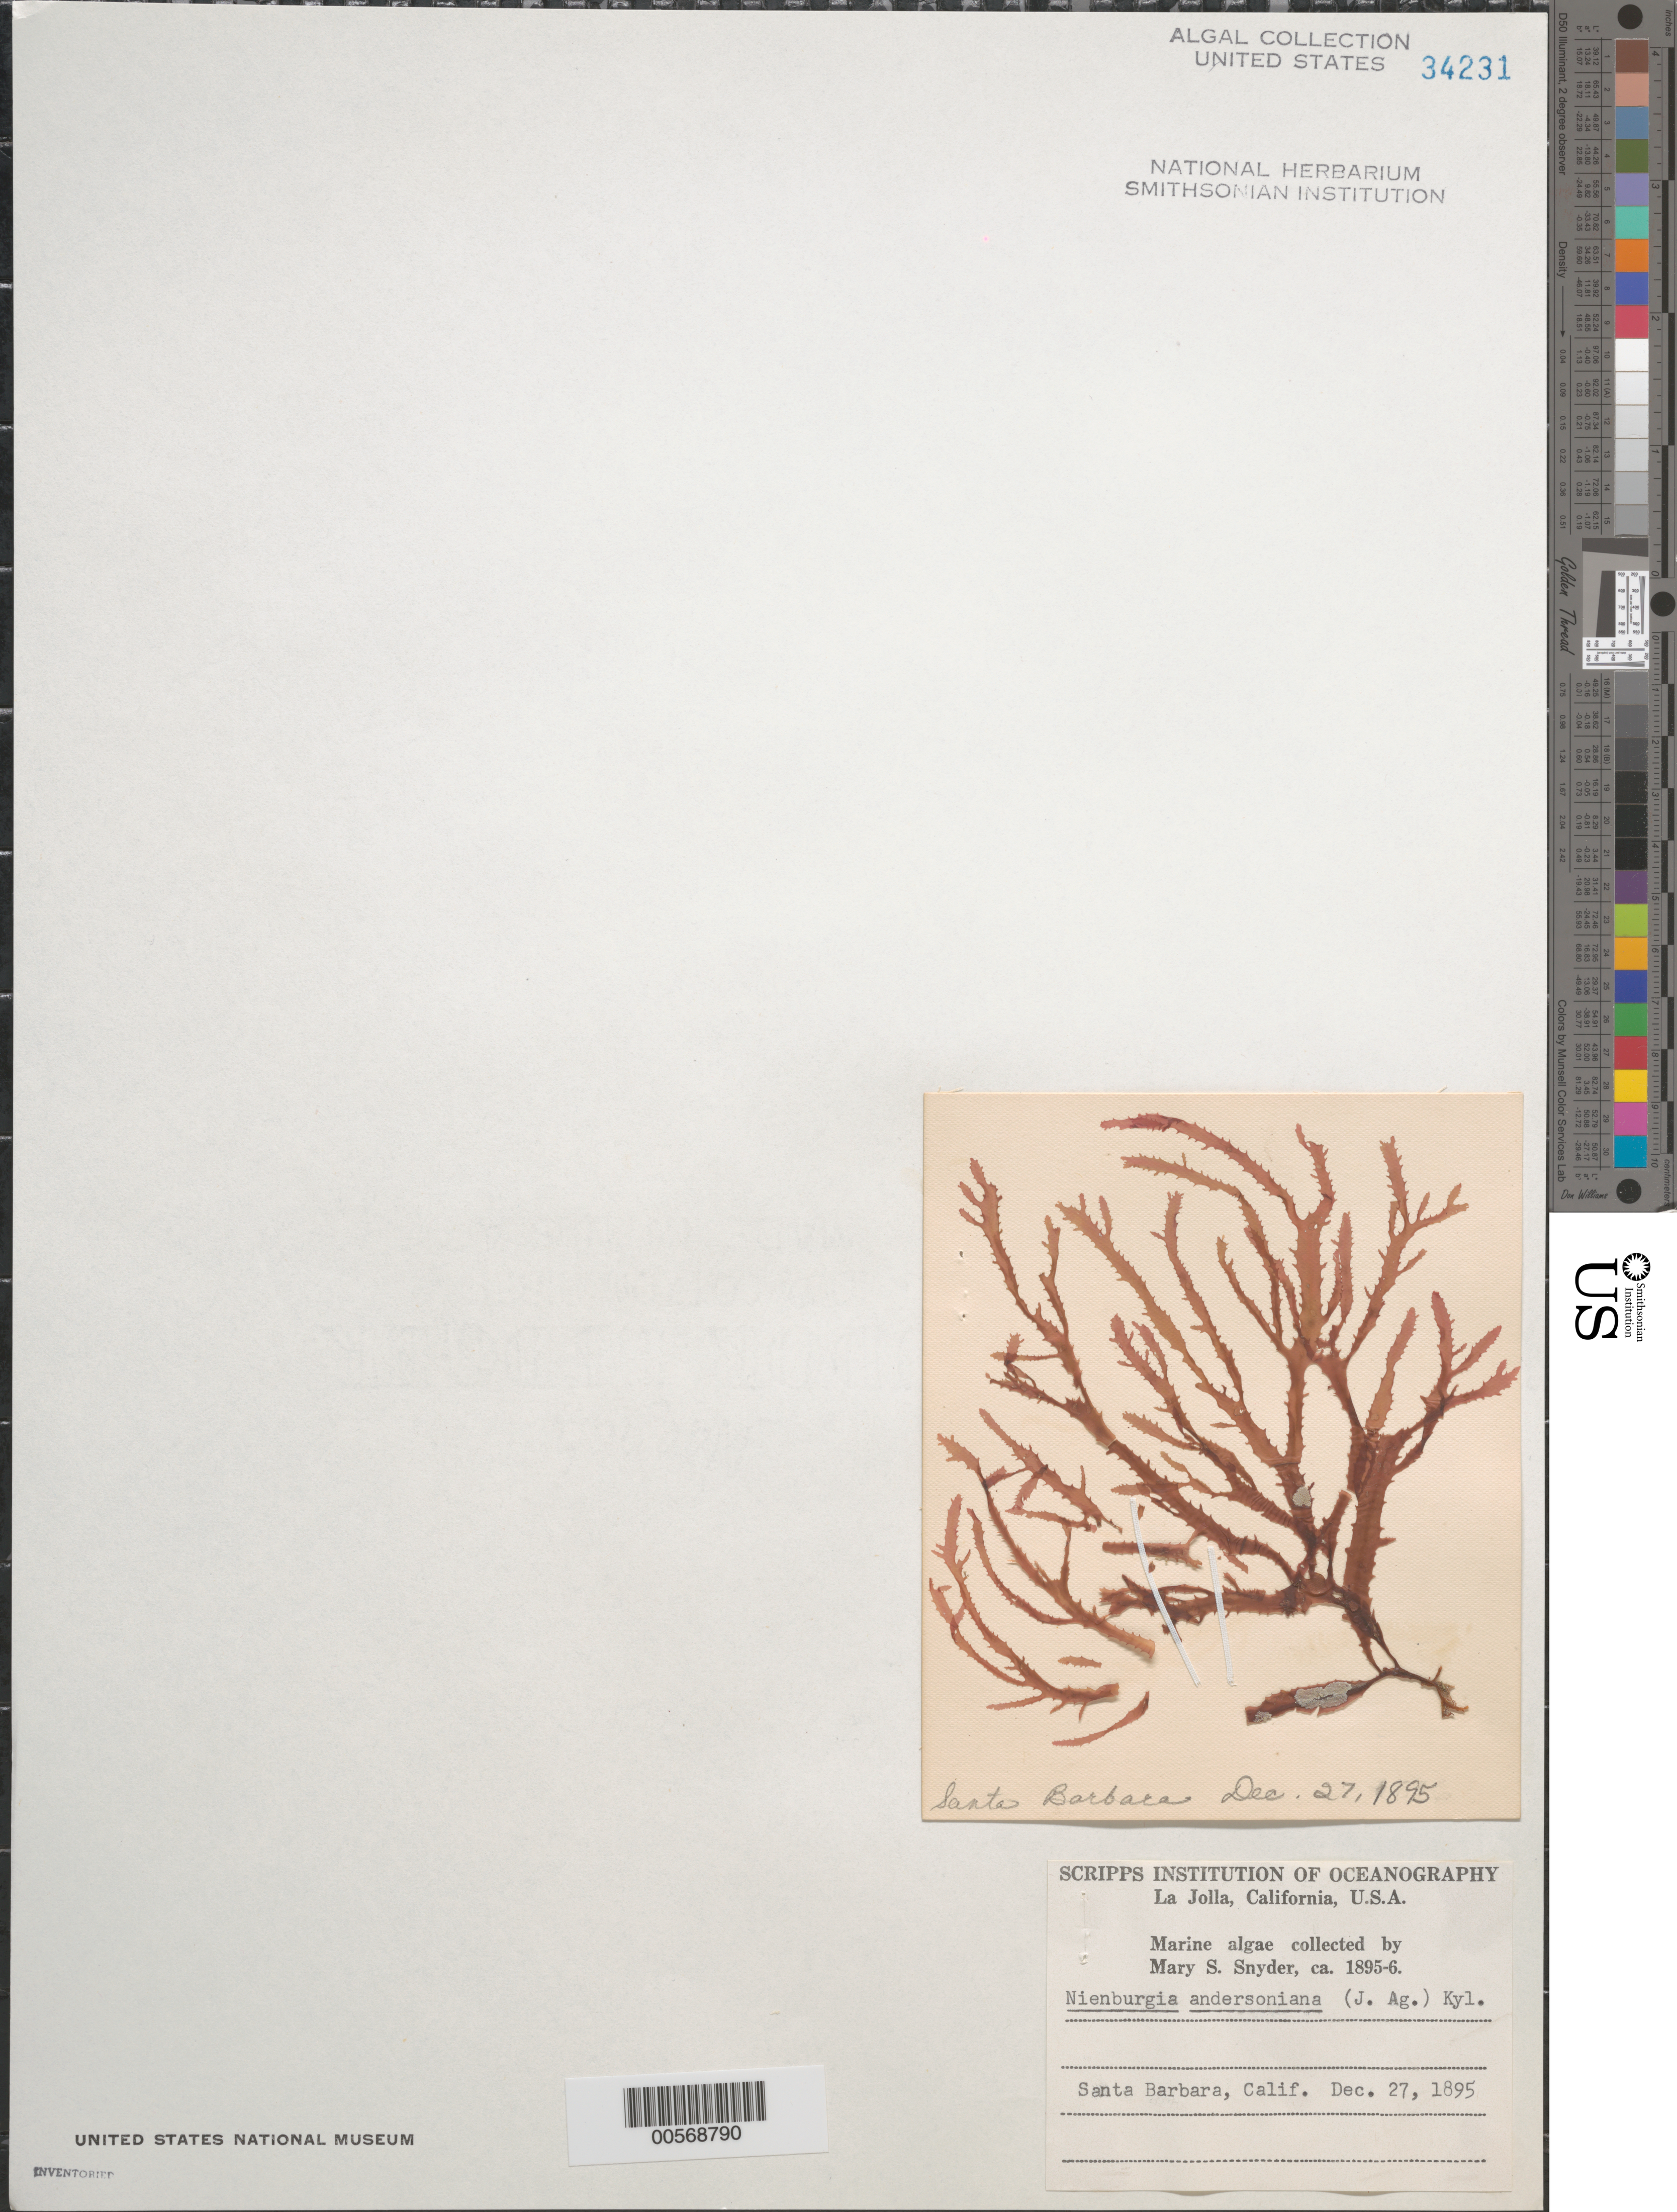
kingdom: Plantae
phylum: Rhodophyta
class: Florideophyceae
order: Ceramiales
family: Delesseriaceae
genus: Nienburgia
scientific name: Nienburgia andersoniana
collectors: M. Snyder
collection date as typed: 27 Dec 1895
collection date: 1895-12-27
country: United States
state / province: California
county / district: Santa Barbara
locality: Santa Barbara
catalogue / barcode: US 34231